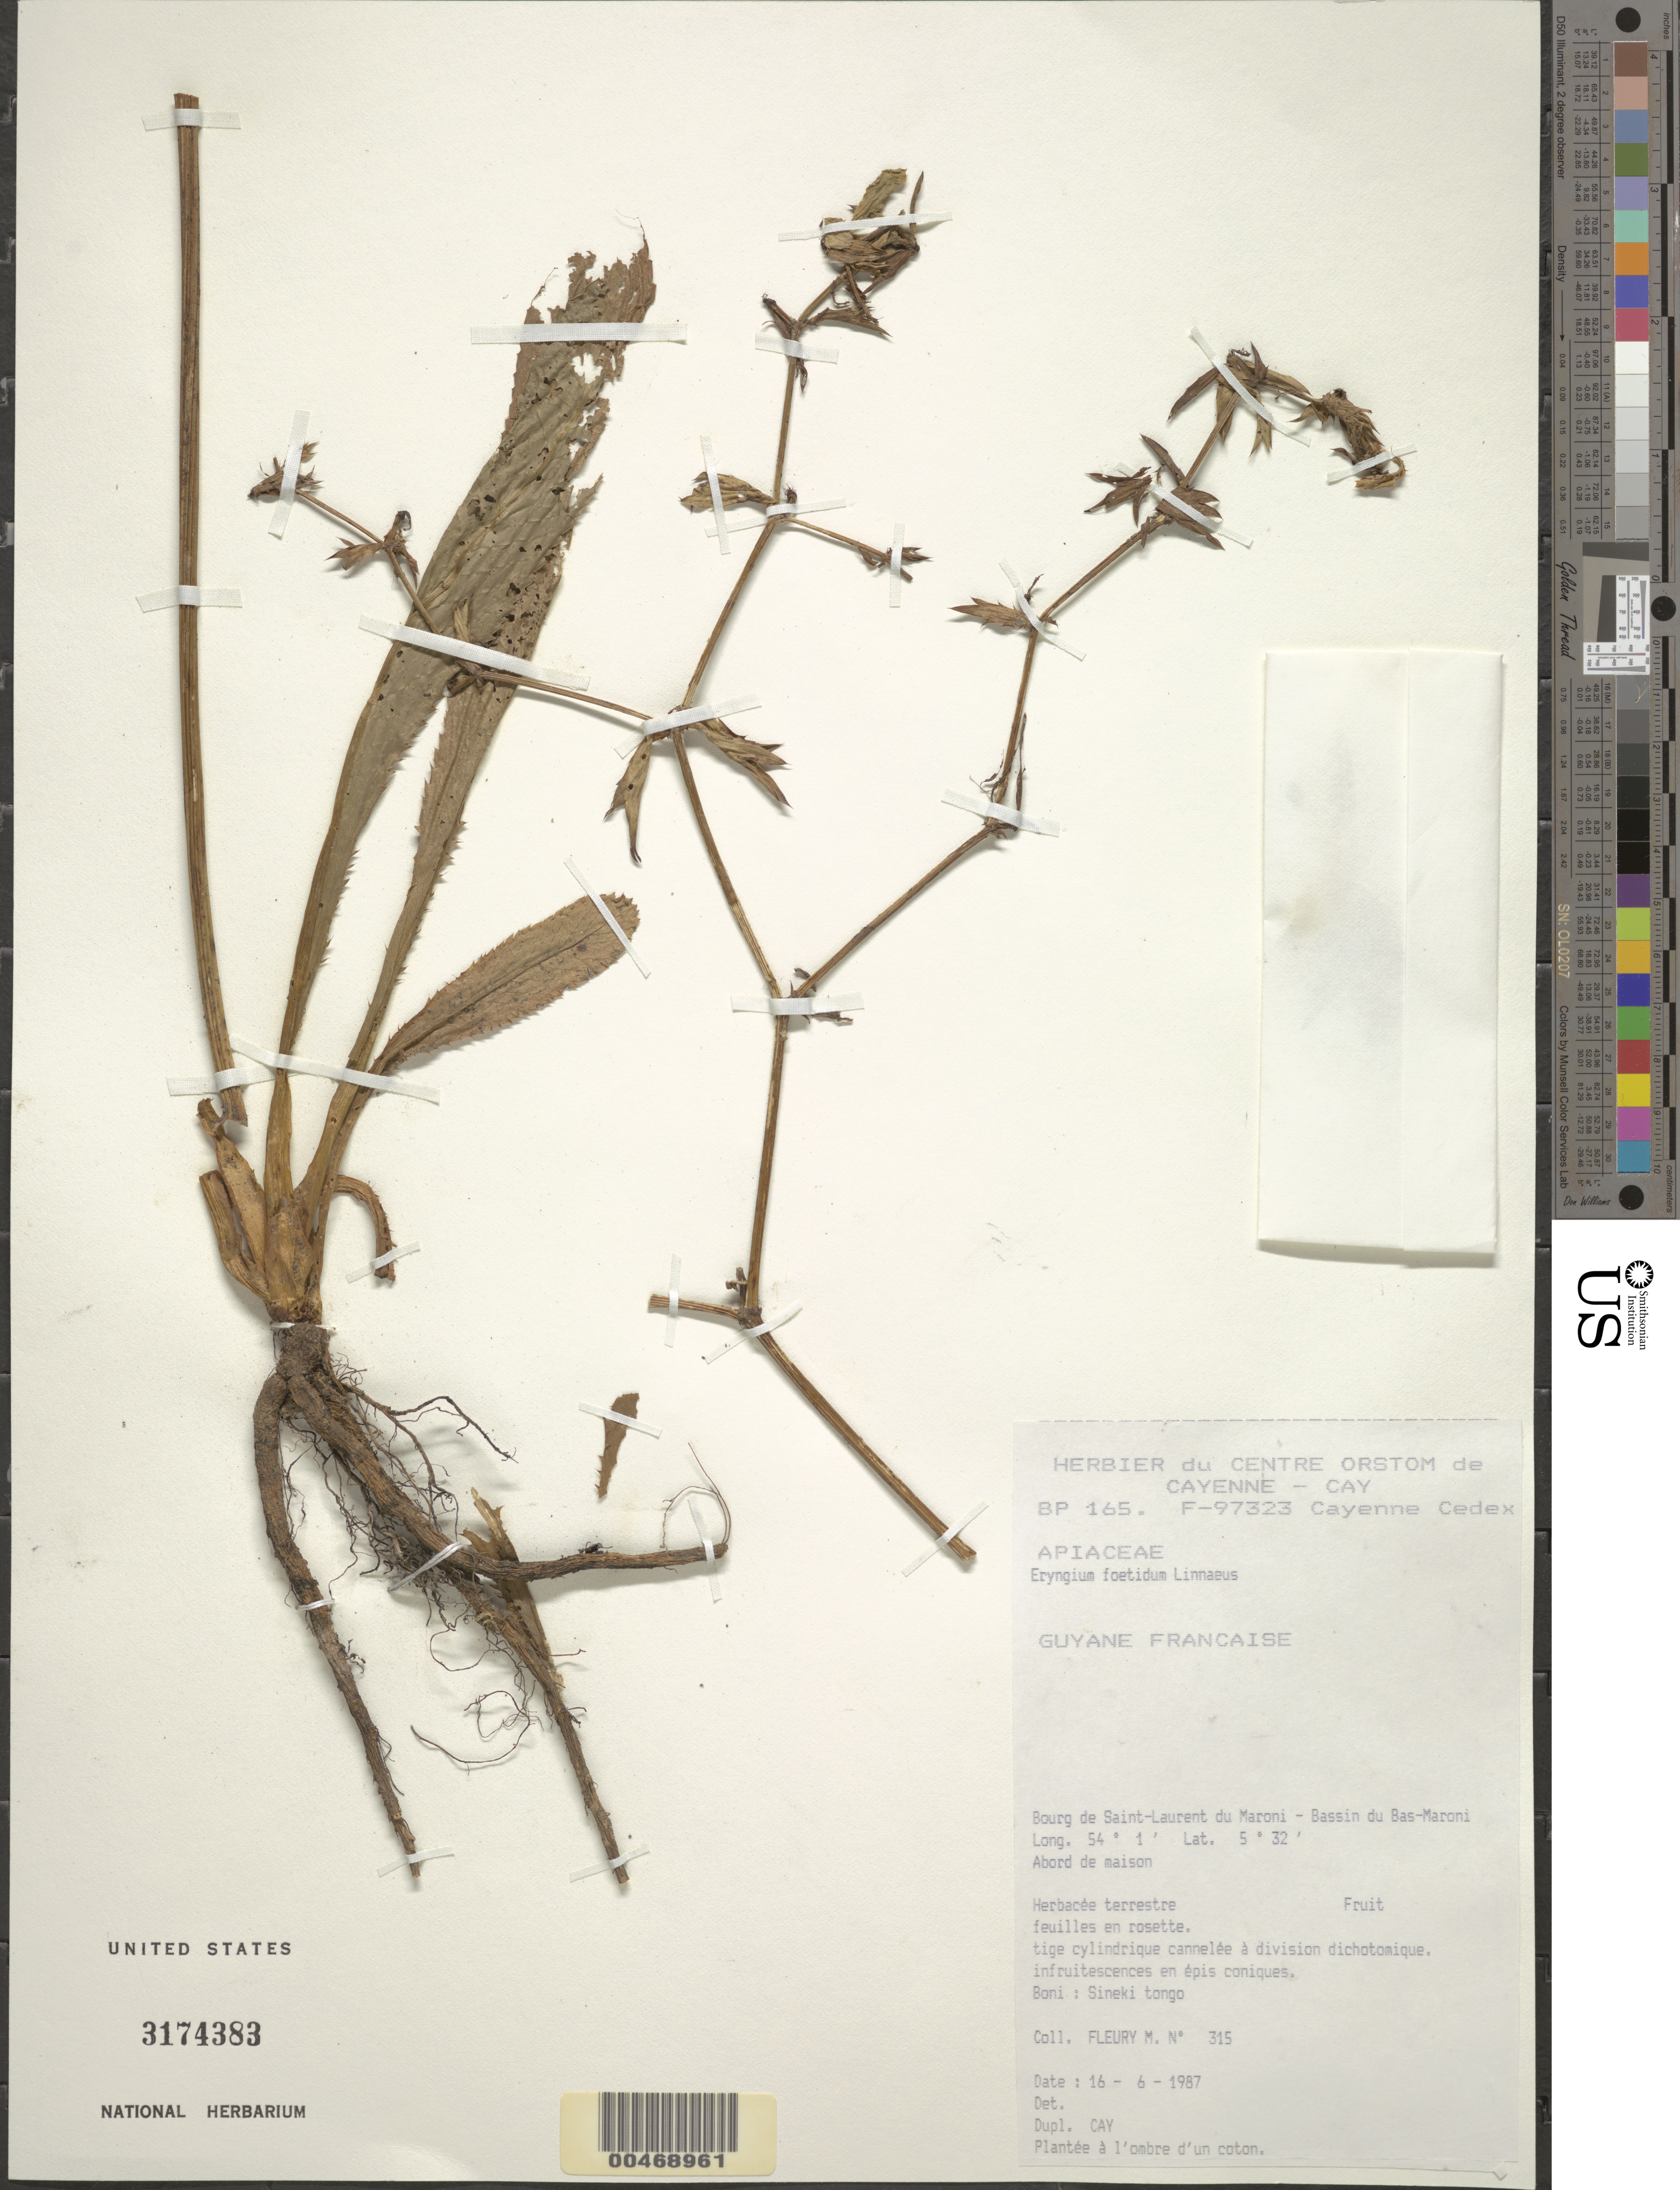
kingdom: Plantae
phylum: Tracheophyta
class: Magnoliopsida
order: Apiales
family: Apiaceae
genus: Eryngium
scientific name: Eryngium foetidum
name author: L.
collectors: M. Fleury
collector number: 315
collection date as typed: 16-Jun-87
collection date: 1987-06-16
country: French Guiana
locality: Commune de Saint-Laurent du Maroni, Bassin du Bas-Maroni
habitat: Near house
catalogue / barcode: US 3174383